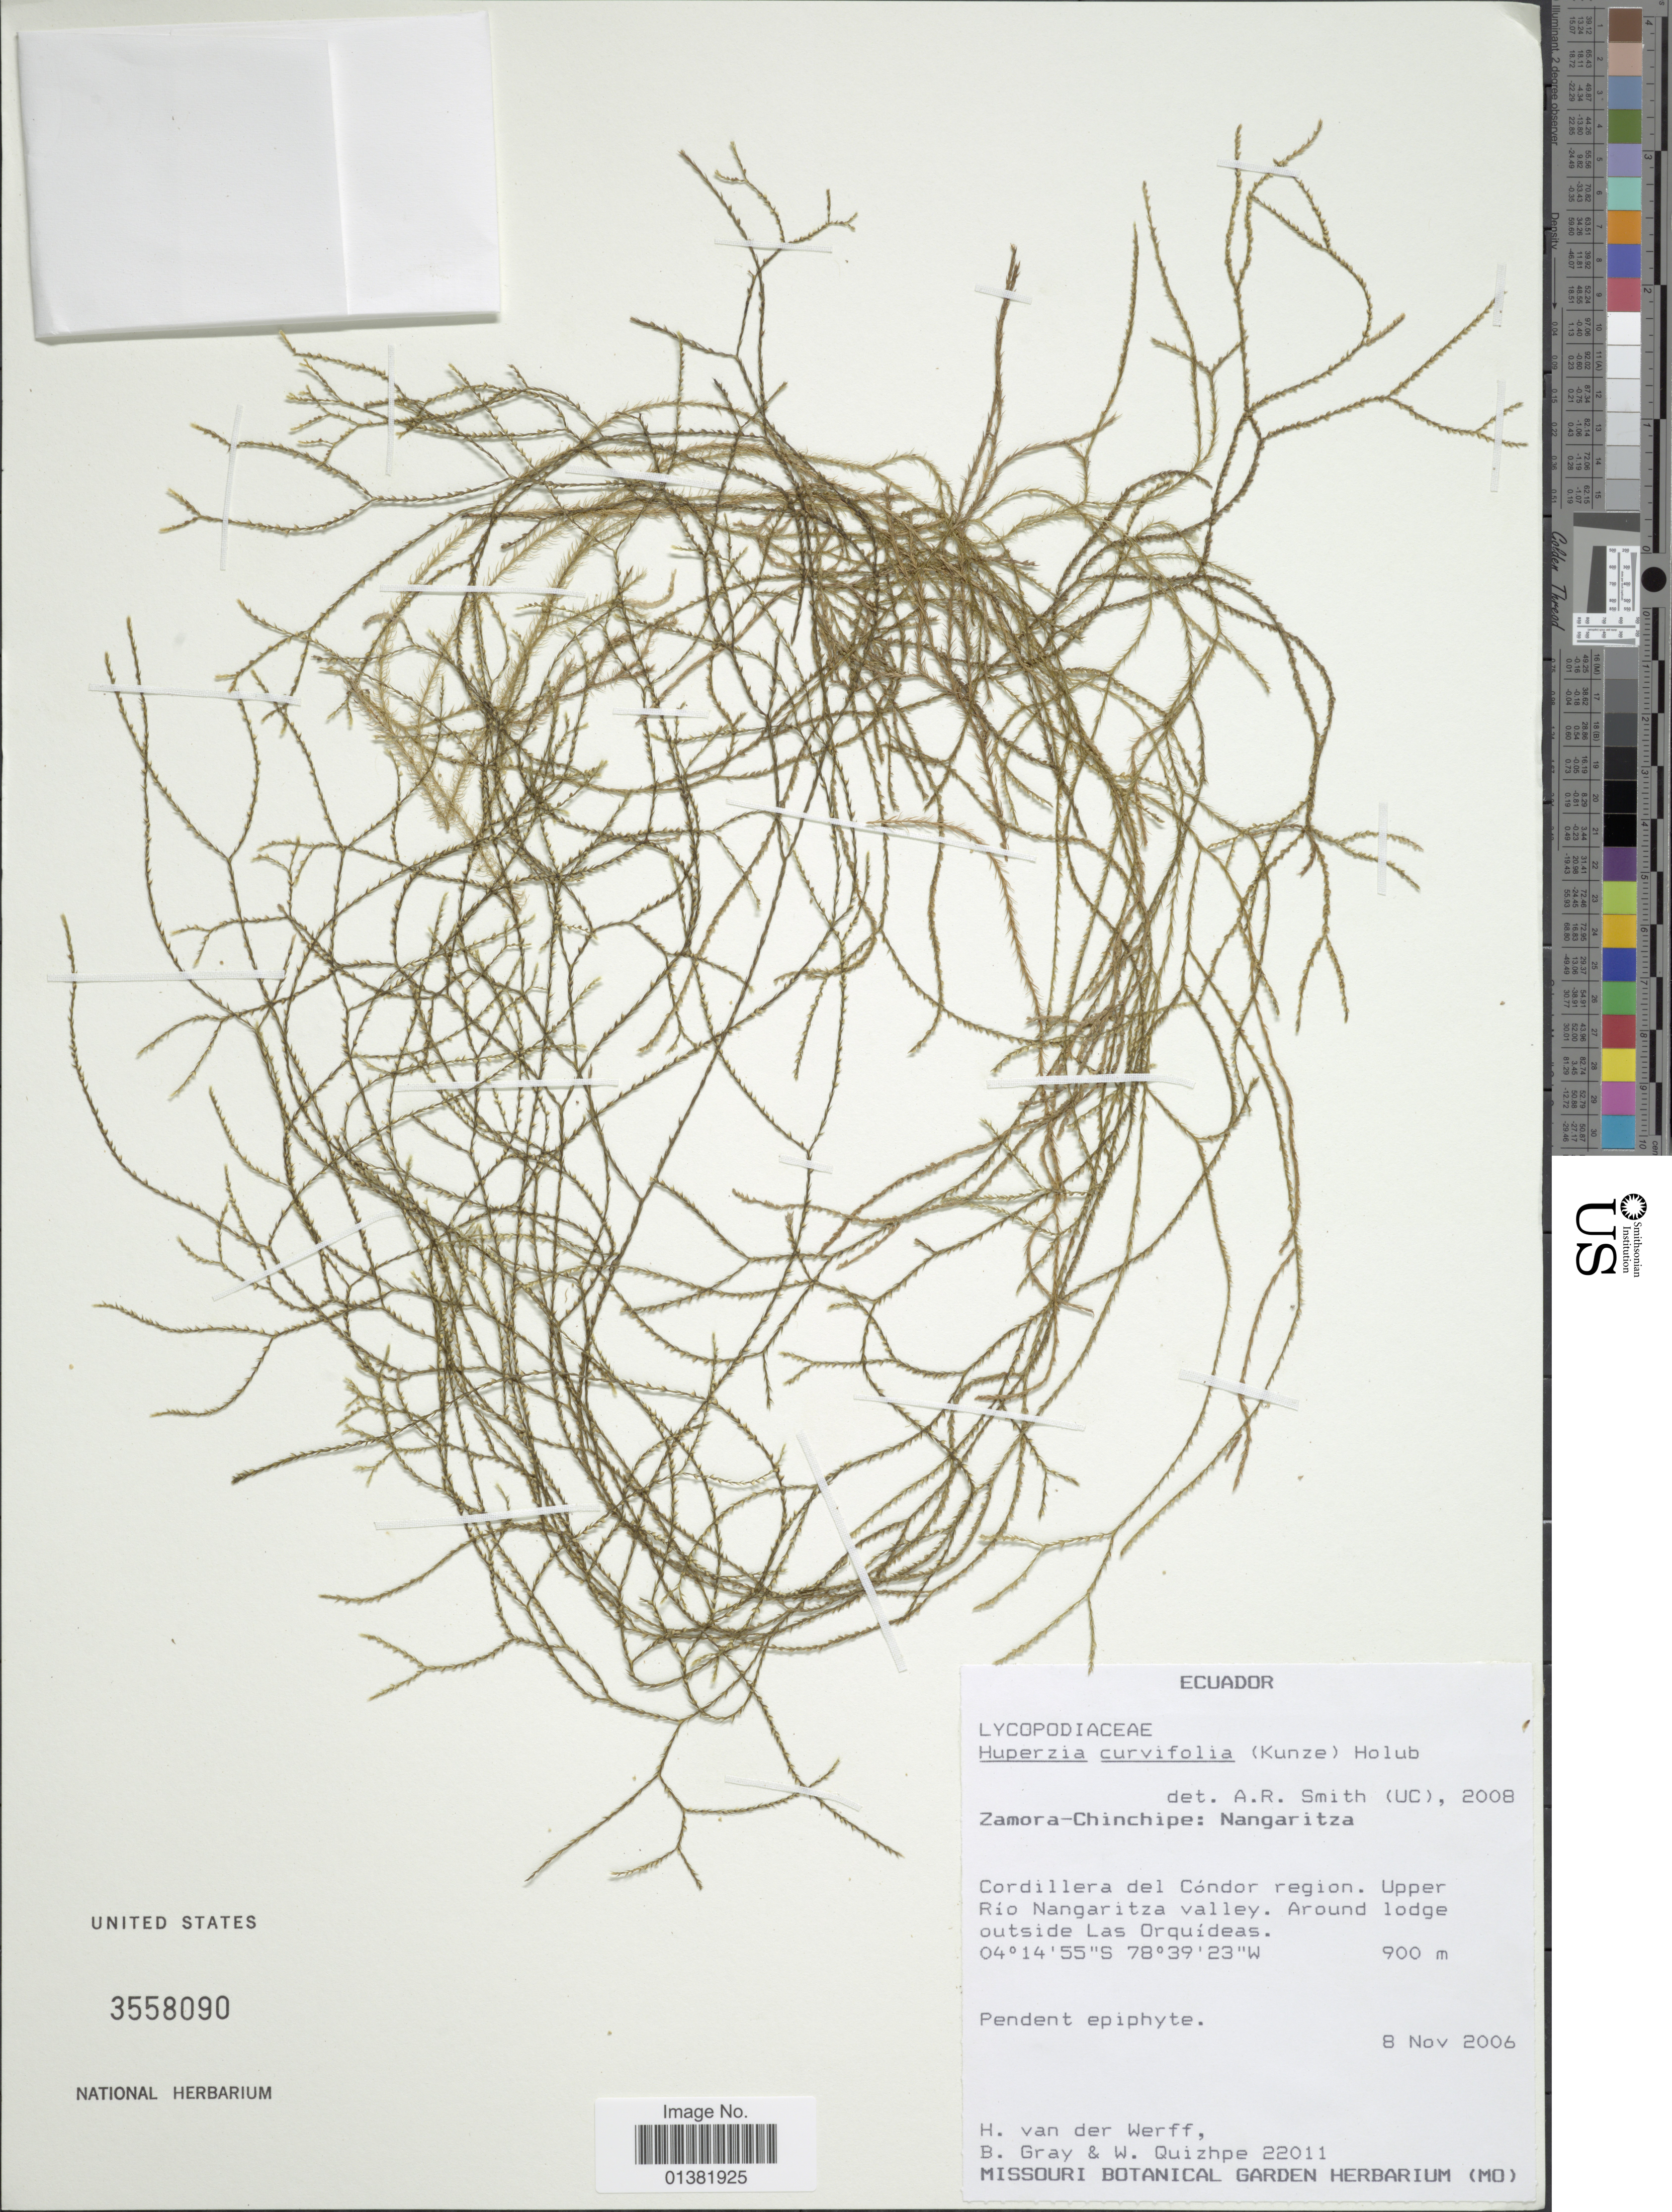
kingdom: Plantae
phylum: Tracheophyta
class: Lycopodiopsida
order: Lycopodiales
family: Lycopodiaceae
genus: Phlegmariurus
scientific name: Phlegmariurus curvifolius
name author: (Kunze) B. Øllg.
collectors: H. van der Werff, B. Gray & W. Quizhpe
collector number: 22011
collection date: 2006-11-08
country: Ecuador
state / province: Zamora-Chinchipe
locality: Nangaritza. Cordillera del Cóndor region. Upper Río Nangaritza valley. Around lodge outside Las Orquideas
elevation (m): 900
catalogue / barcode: US 3558090